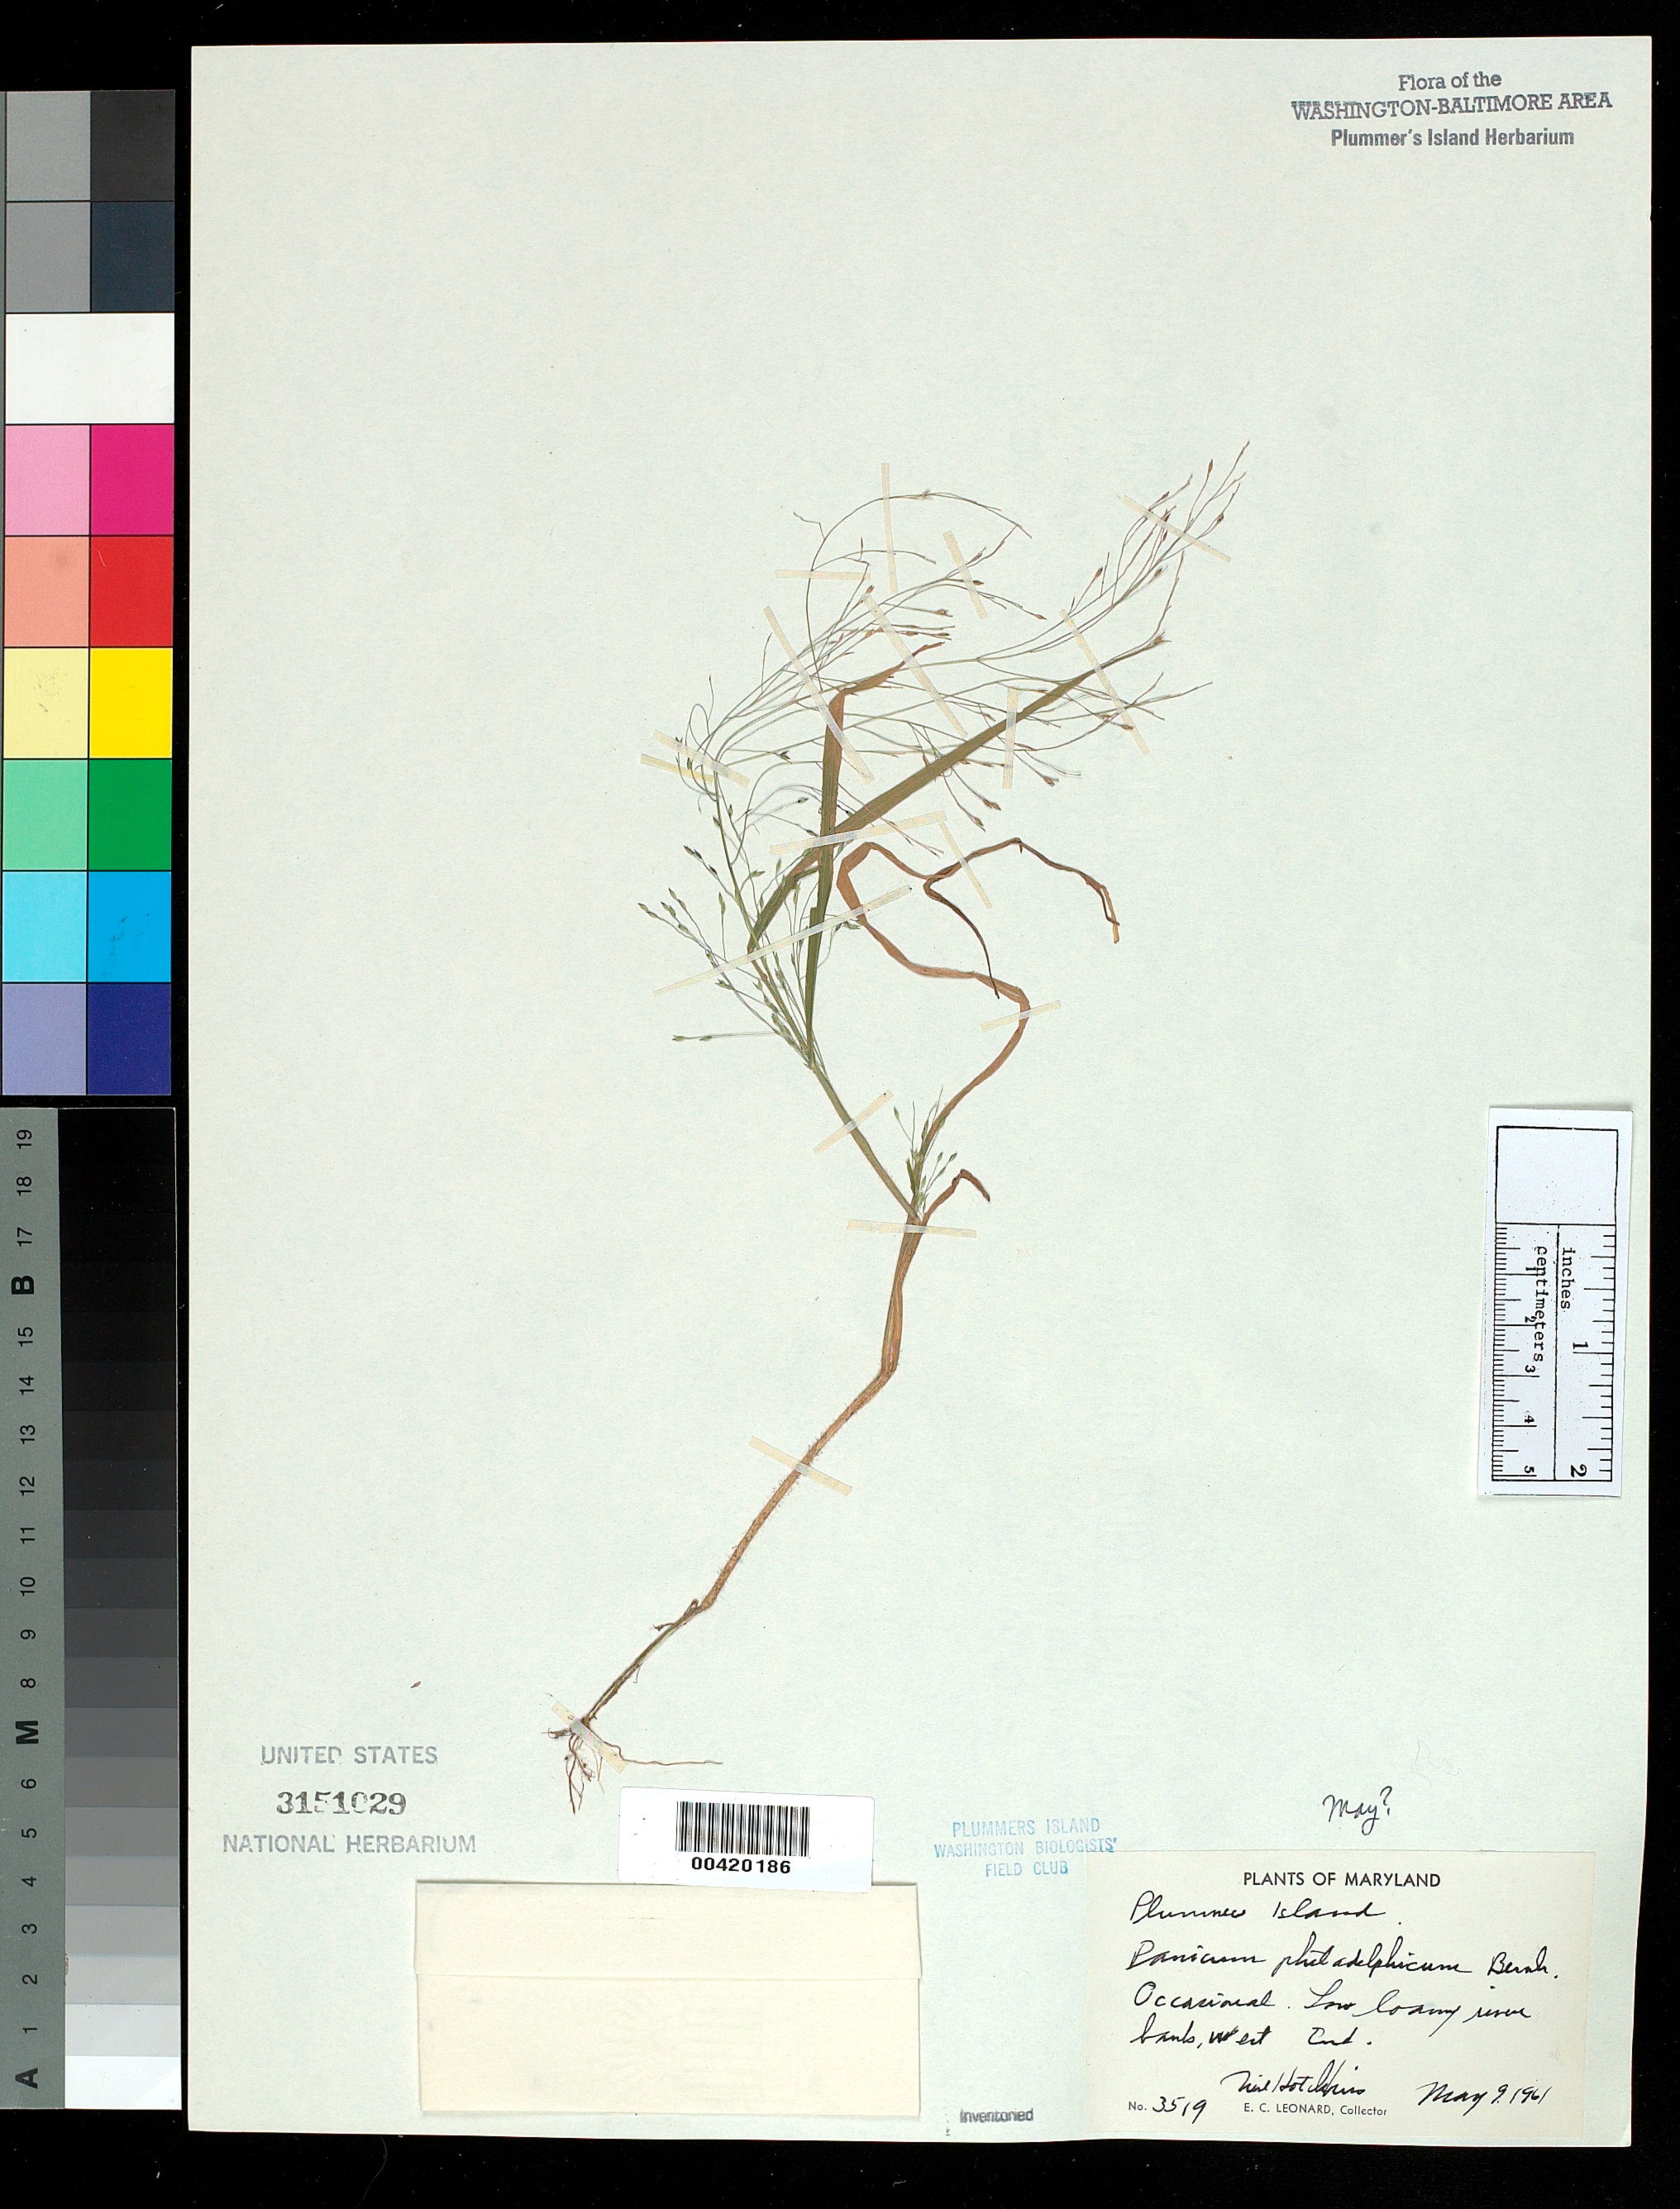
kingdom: Plantae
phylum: Tracheophyta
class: Liliopsida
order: Poales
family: Poaceae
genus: Panicum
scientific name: Panicum philadelphicum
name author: Bernh. ex Trin.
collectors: E. C. Leonard & N. Hotchkiss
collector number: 3519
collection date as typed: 09 May 1961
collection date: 1961-05-09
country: United States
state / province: Maryland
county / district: Montgomery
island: Plummers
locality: Plummer's Island; river bank, west end C. & O. Canal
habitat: Low loamy river bank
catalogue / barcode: US 3151029